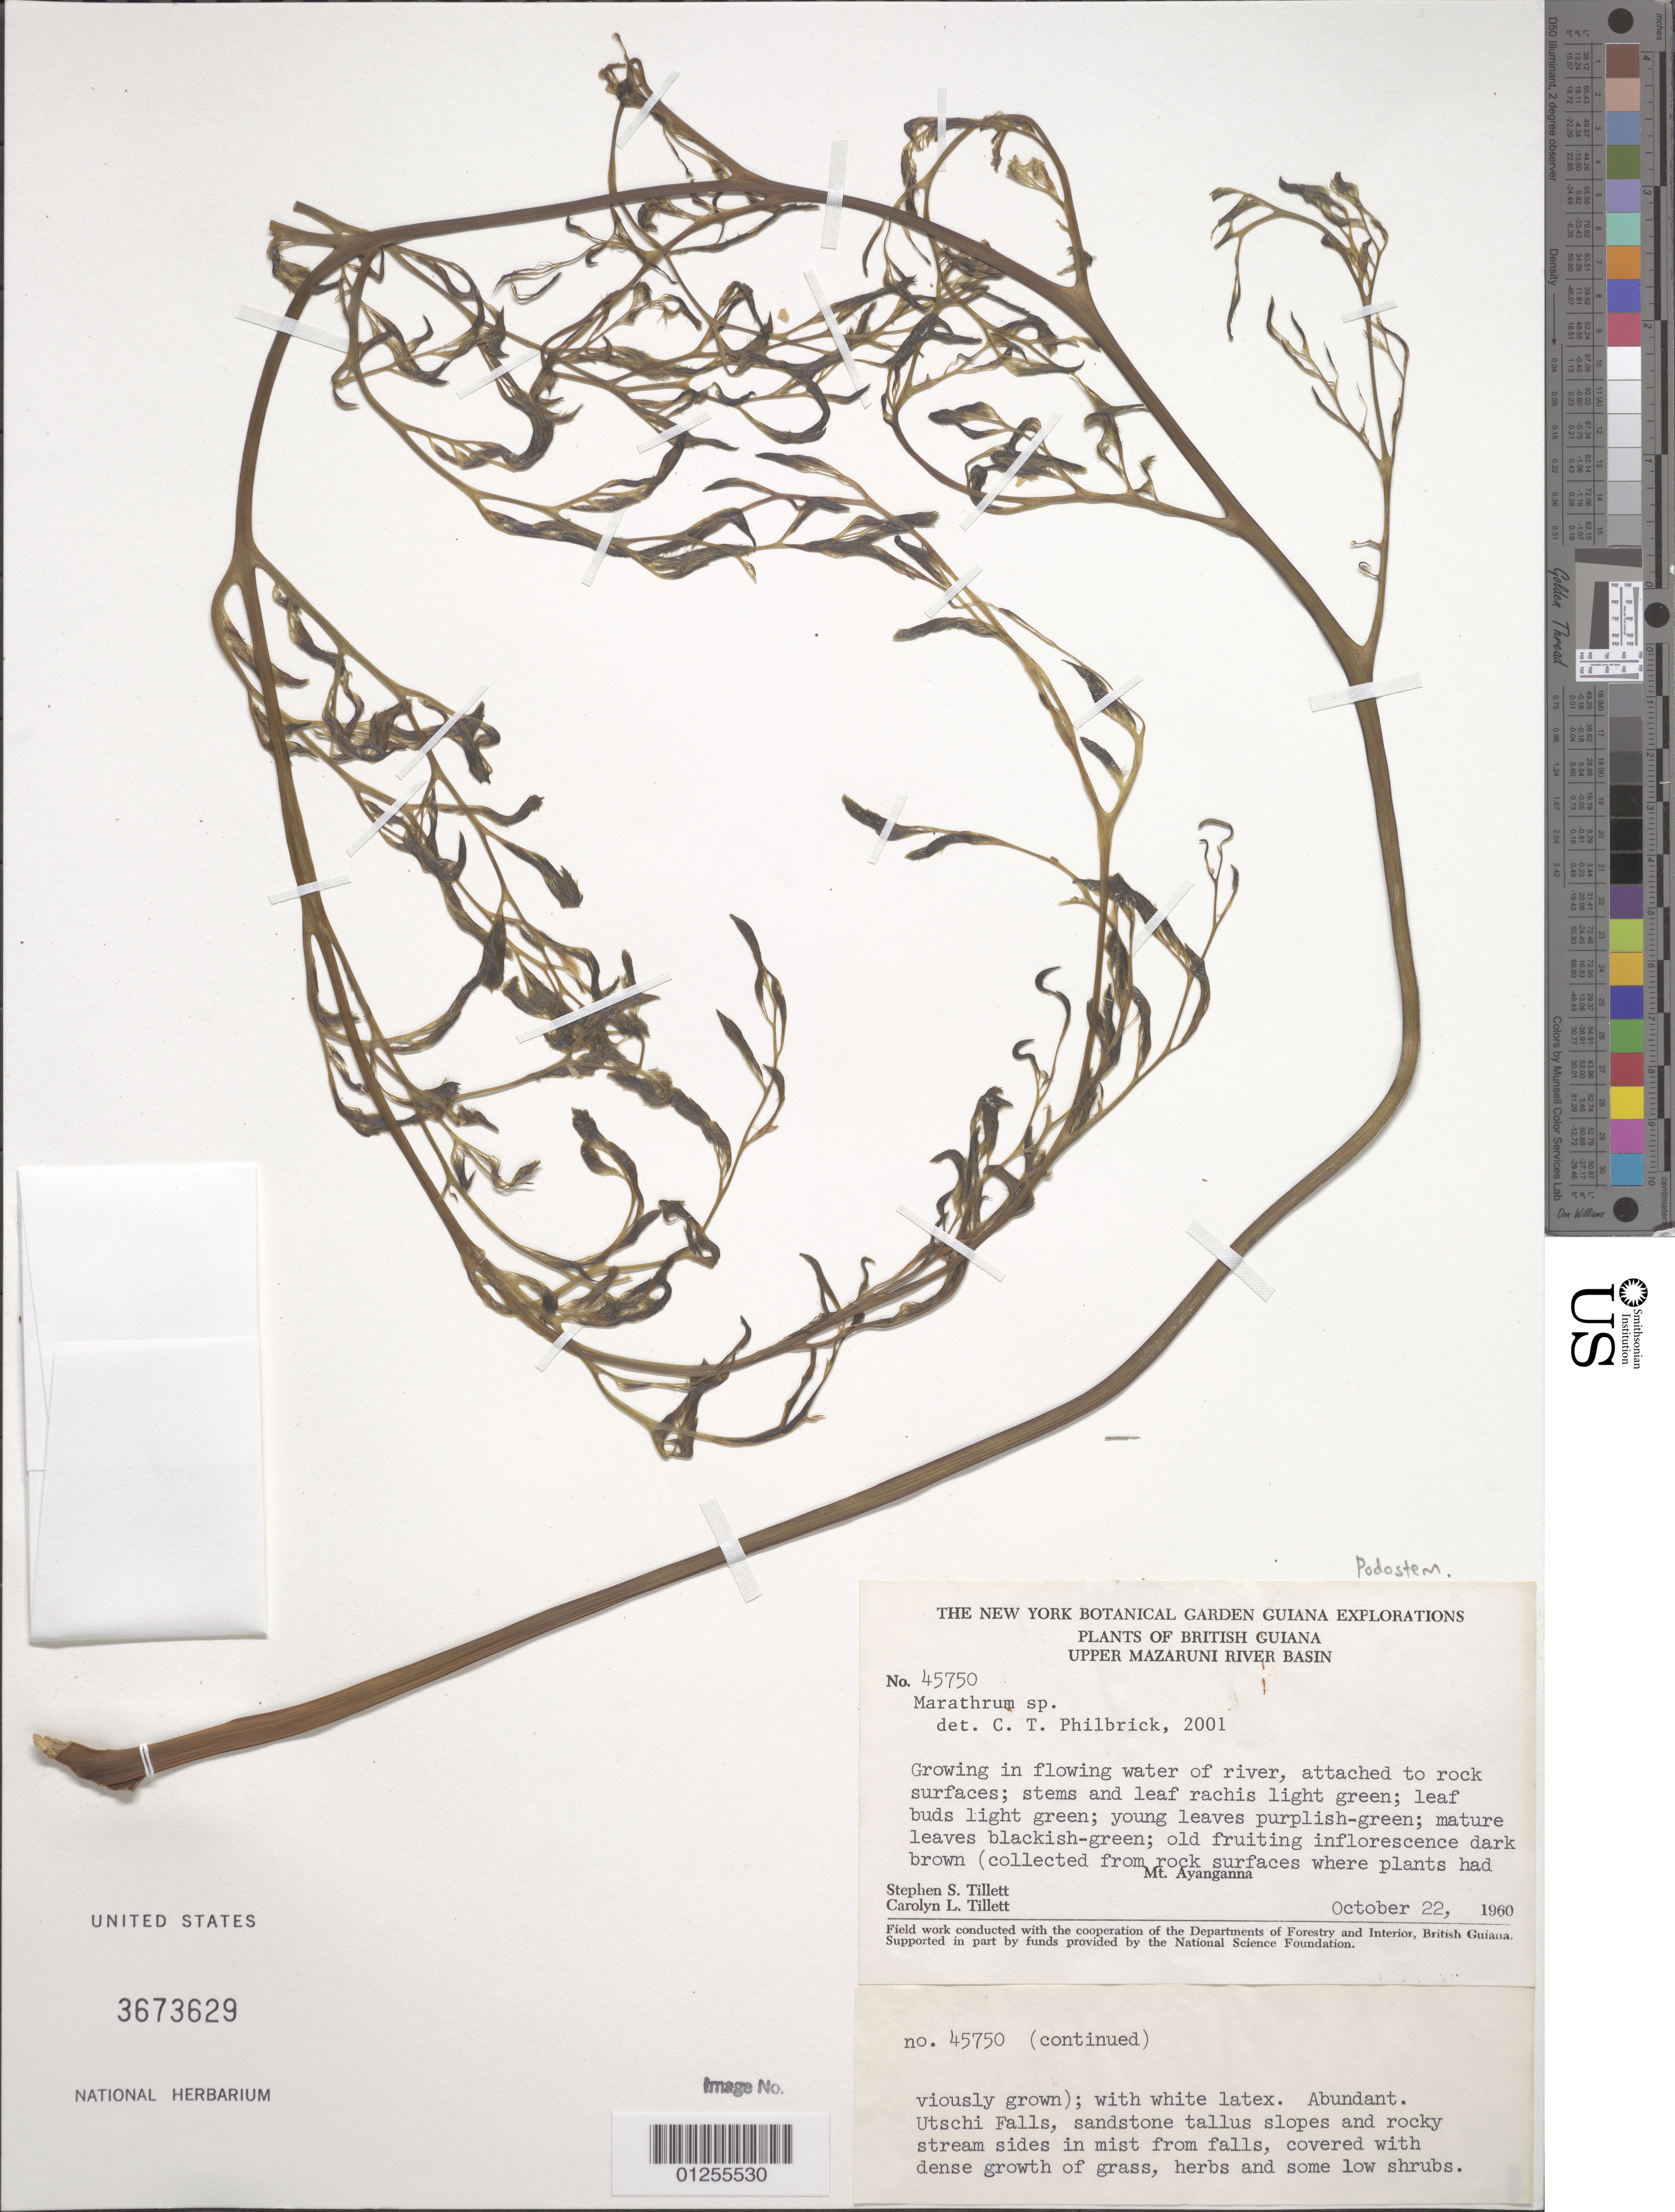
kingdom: Plantae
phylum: Tracheophyta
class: Magnoliopsida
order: Malpighiales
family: Podostemaceae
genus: Marathrum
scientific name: Marathrum sp.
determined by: Philbrick, C. Thomas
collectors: S. S. Tillett & C. L. Tillett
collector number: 45750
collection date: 1960-10-22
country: Guyana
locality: Upper Mazaruni River Basin, Mt. Ayanganna. Utschi Falls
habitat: Growing in flowing water of river, attached to rock surfaces. Abundant. Standstone tallus slopes and rocky stream sides in mist from falls, covered with dense growth of grass, herbs, and some low shrubs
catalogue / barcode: US 3673629